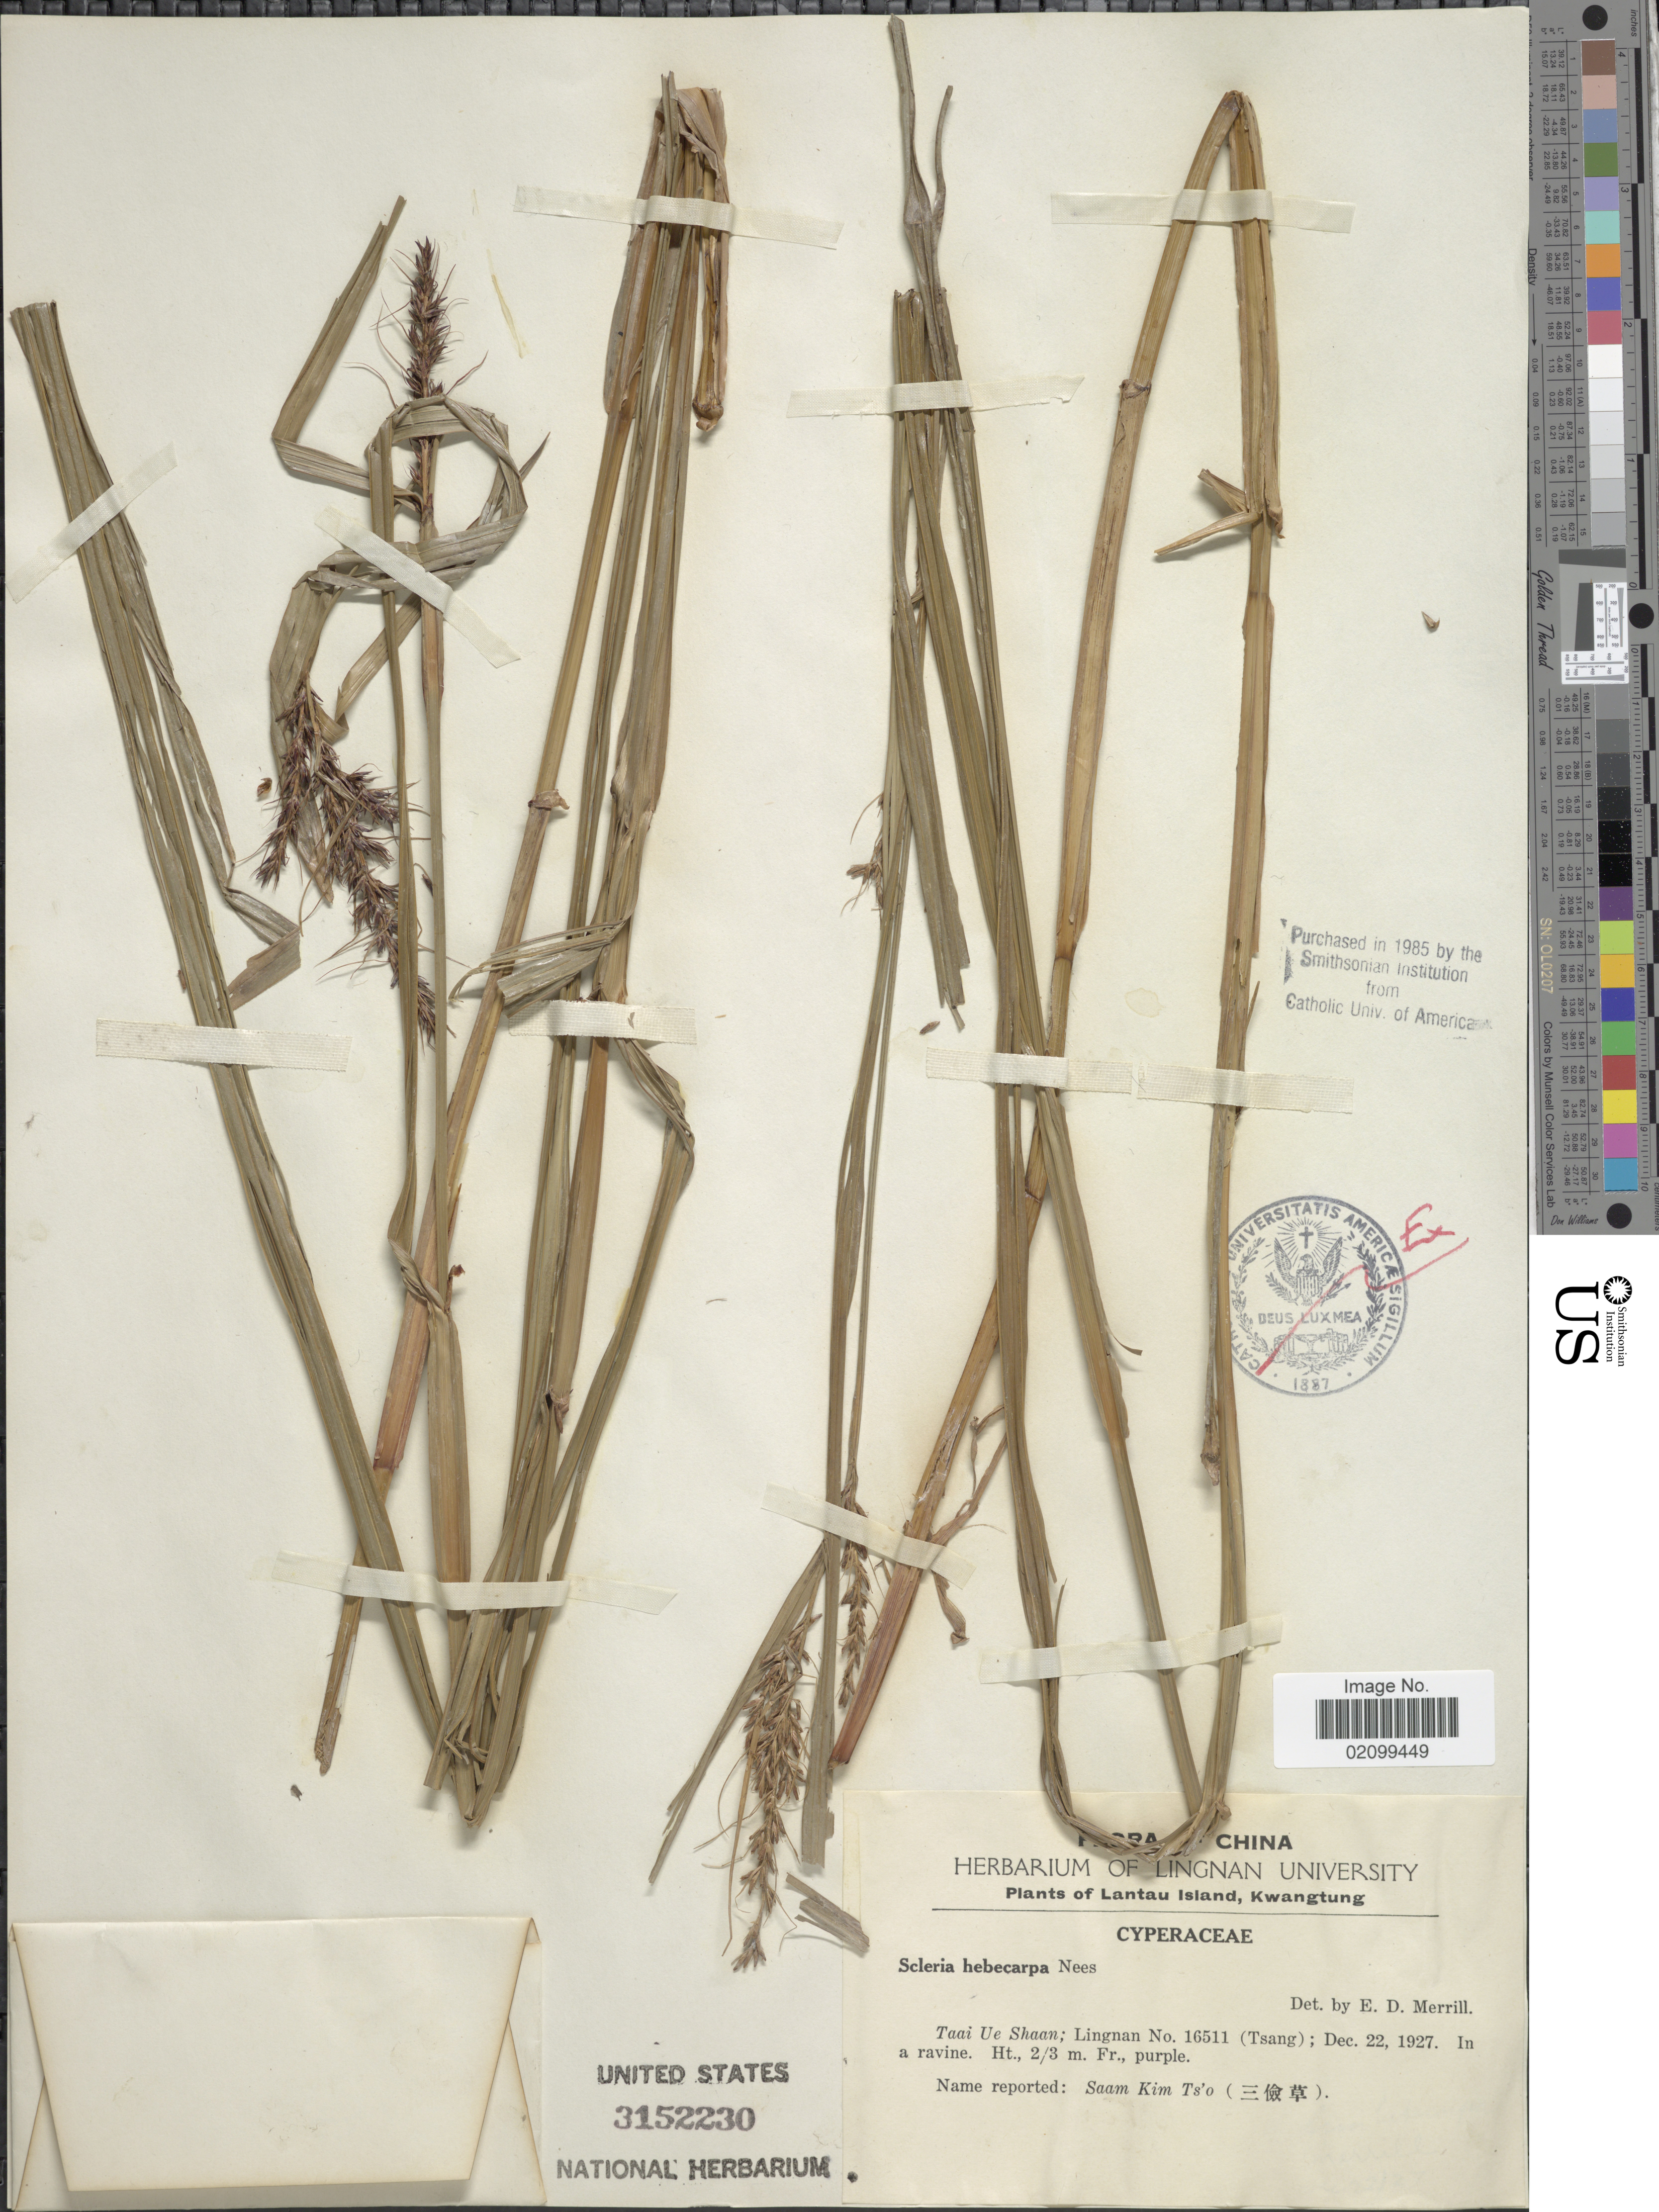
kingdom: Plantae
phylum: Tracheophyta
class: Liliopsida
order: Poales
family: Cyperaceae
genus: Scleria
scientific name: Scleria sp.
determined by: Strong, Mark T., (BOT), Smithsonian Institution - National Museum of Natural History (UNITED STATES)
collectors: ex Herb. Lingnan University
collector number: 16511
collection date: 1927-12-22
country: China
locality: Taai ue Shaan; in a ravine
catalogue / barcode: US 3152230